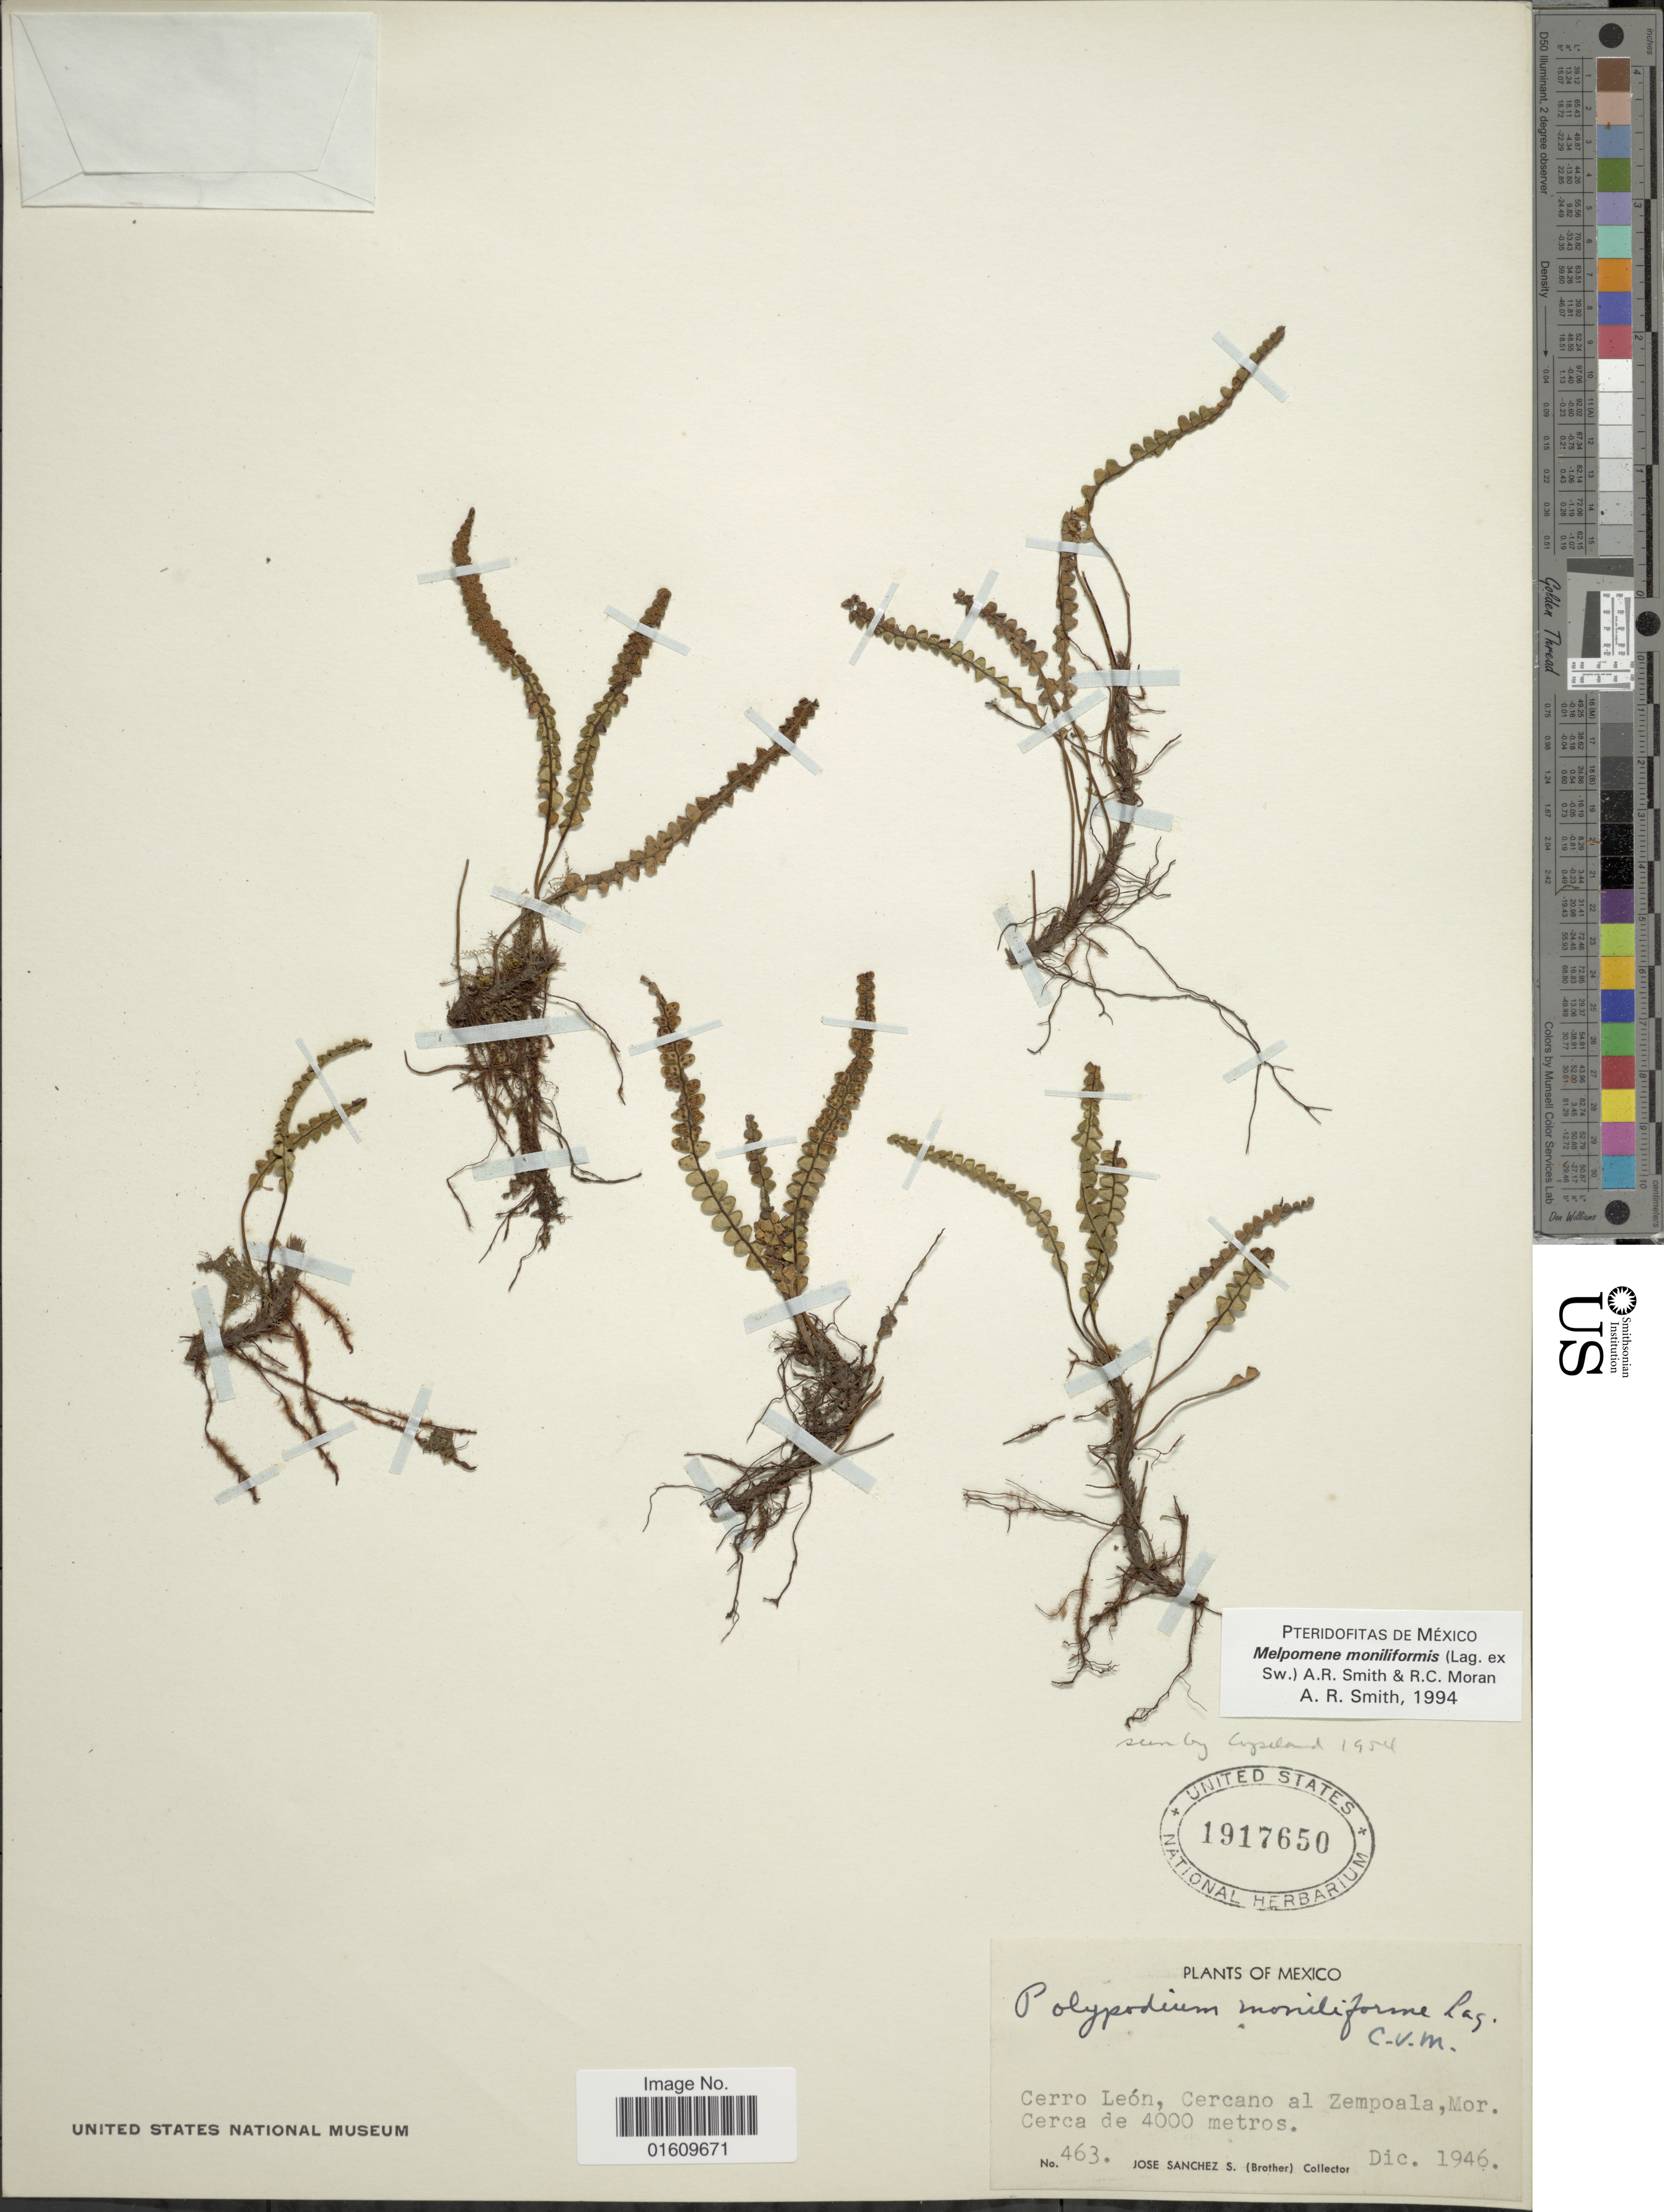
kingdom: Plantae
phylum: Tracheophyta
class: Polypodiopsida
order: Polypodiales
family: Polypodiaceae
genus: Melpomene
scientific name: Melpomene moniliformis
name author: (Lag. ex Sw.) A.R. Sm. & R.C. Moran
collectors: J. Sánchez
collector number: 463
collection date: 1946-12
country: Mexico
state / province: Morelos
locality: Cerro Leon, Cercano al Zempoala, Mor.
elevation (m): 4000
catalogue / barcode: US 1917650